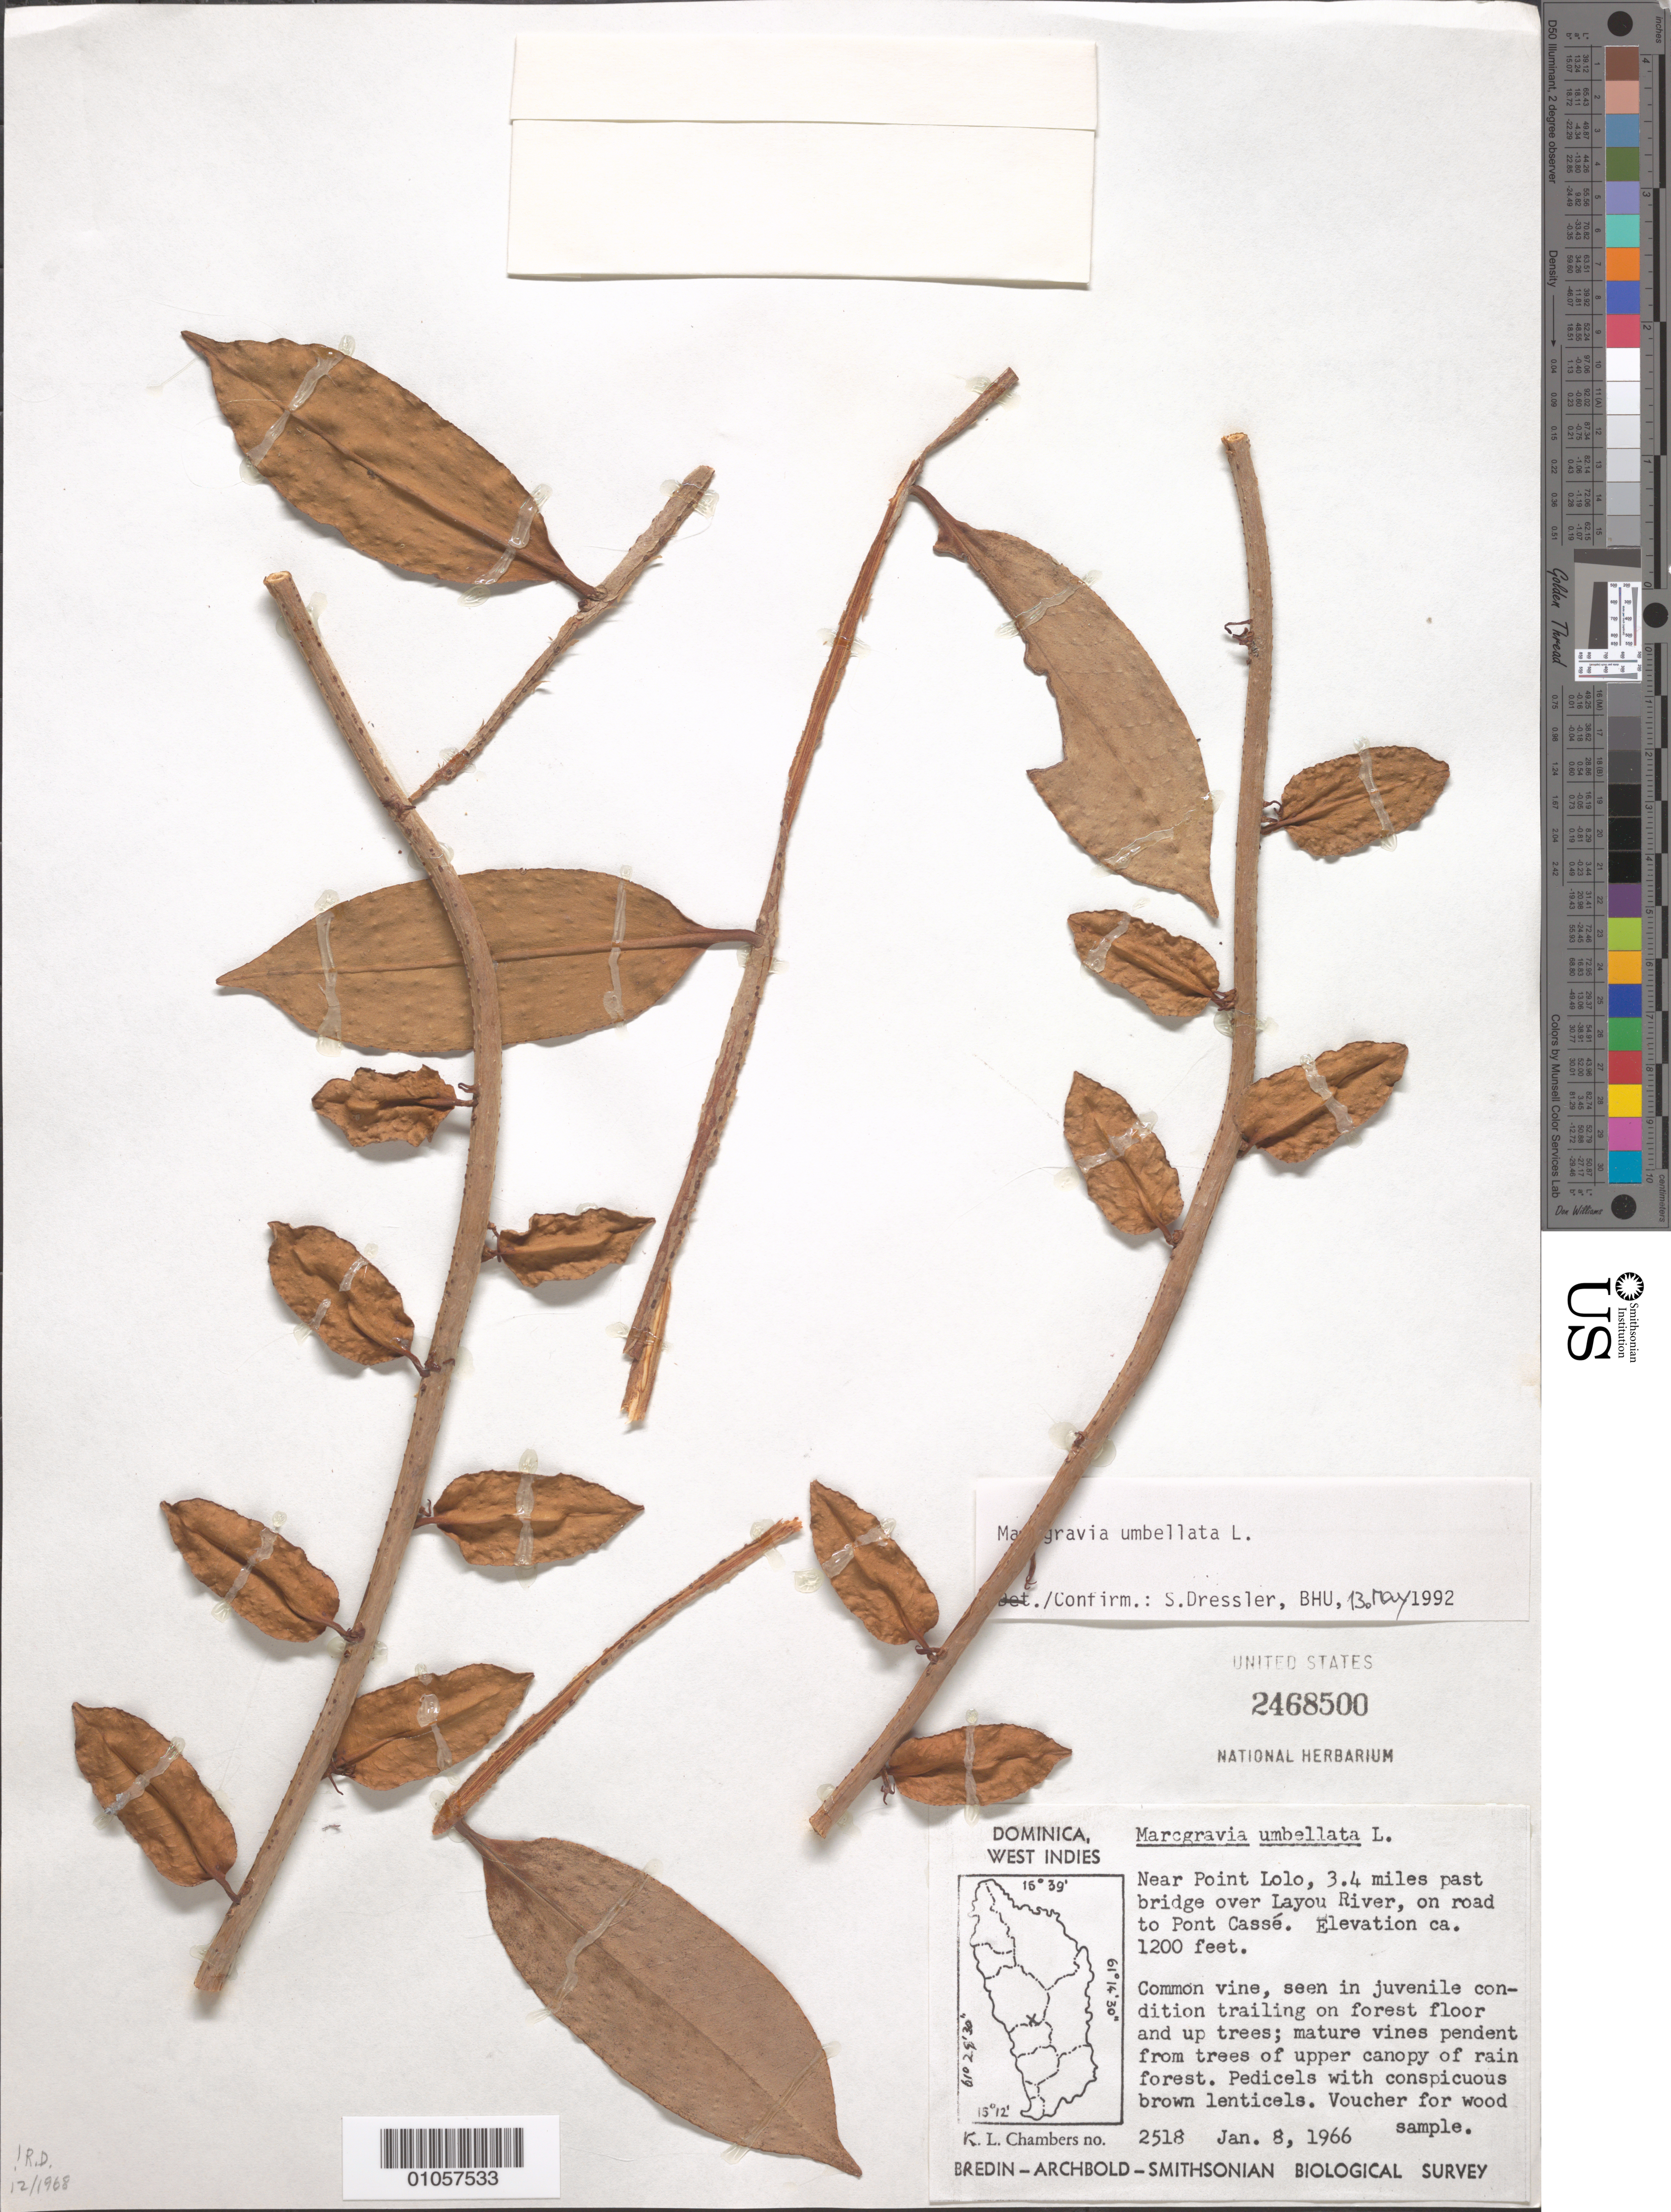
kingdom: Plantae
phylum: Tracheophyta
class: Magnoliopsida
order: Ericales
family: Marcgraviaceae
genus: Marcgravia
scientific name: Marcgravia umbellata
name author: L.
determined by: Dressler, S., (FR), Forschungsinstitut Und Naturmuseum Senckenberg (GERMANY)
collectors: K. L. Chambers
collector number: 2518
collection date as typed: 08 Jan 1966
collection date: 1966-01-08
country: Dominica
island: Dominica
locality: Near Point Lolo, 3.4 miles past bridge over Layou River on road to Pont Cassé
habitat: Trailing on forest floor and up trees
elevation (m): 366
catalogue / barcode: US 2468500